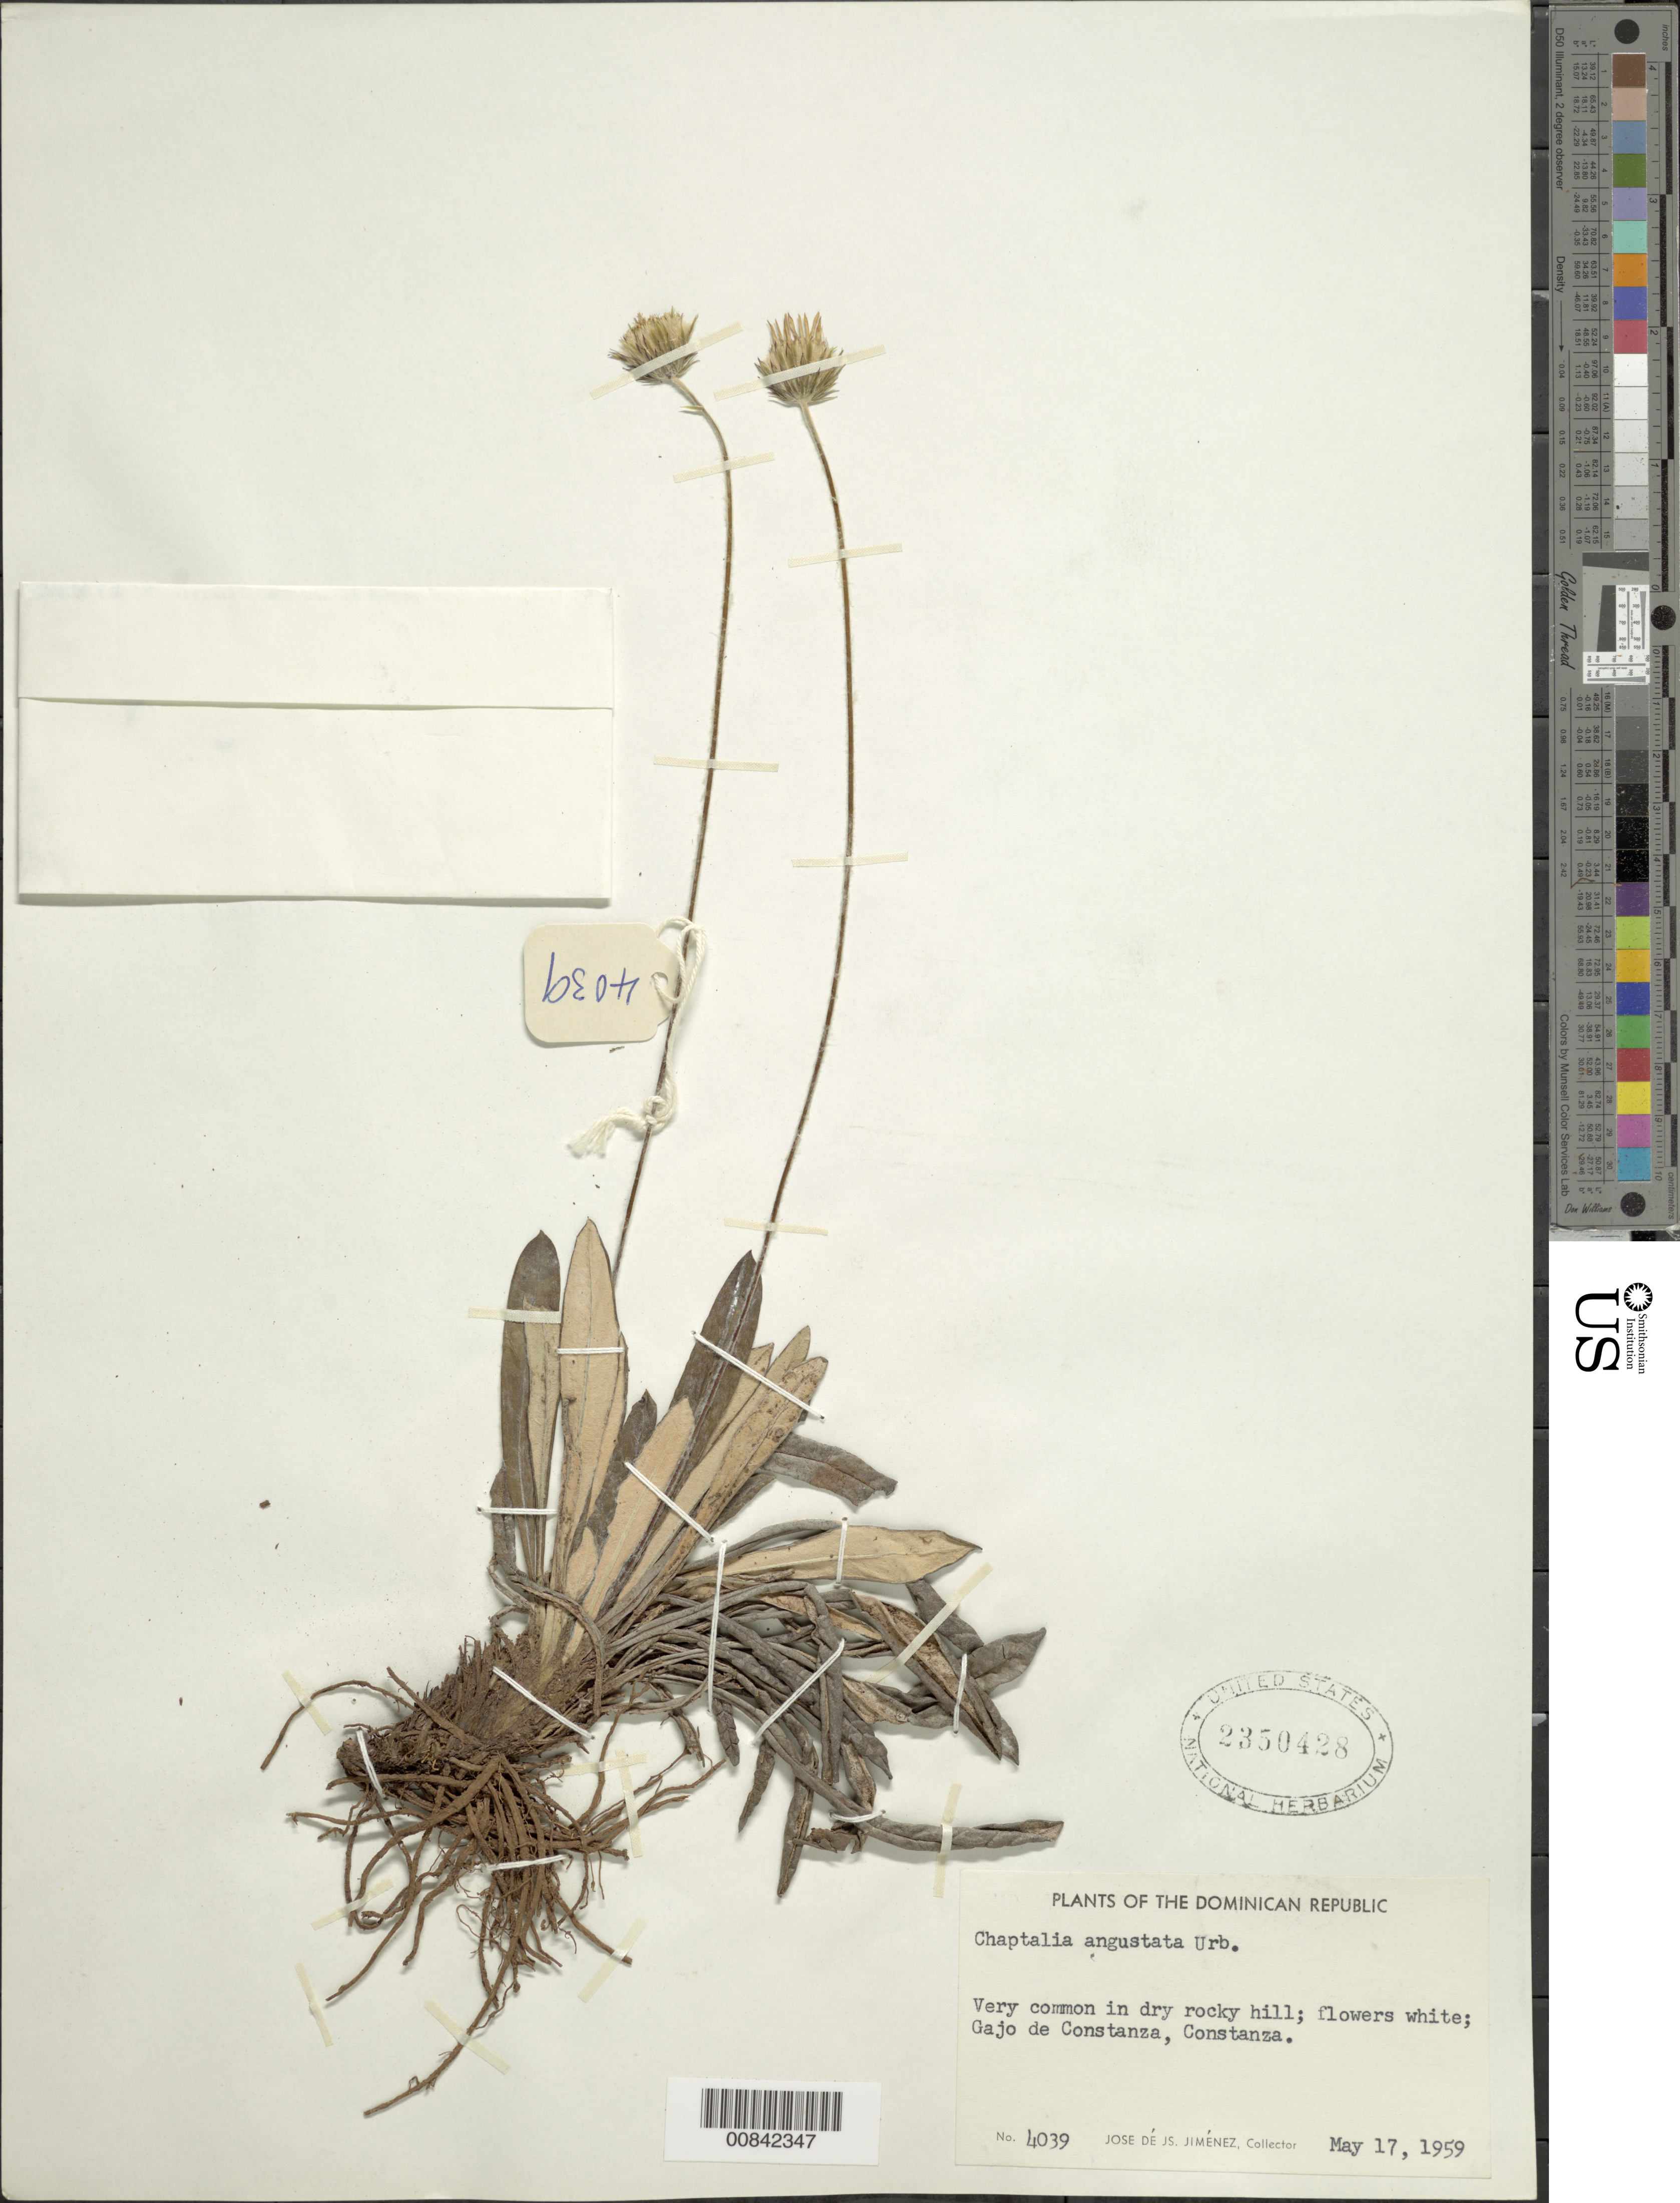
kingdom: Plantae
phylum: Tracheophyta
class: Magnoliopsida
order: Asterales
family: Asteraceae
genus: Chaptalia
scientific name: Chaptalia angustata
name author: Urb.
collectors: J. J. Jiménez Almonte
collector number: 4039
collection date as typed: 17 May 1959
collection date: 1959-05-17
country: Dominican Republic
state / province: La Vega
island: Hispaniola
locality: Gajo de Constanza, Constanza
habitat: Dry rocky hill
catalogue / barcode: US 2350428